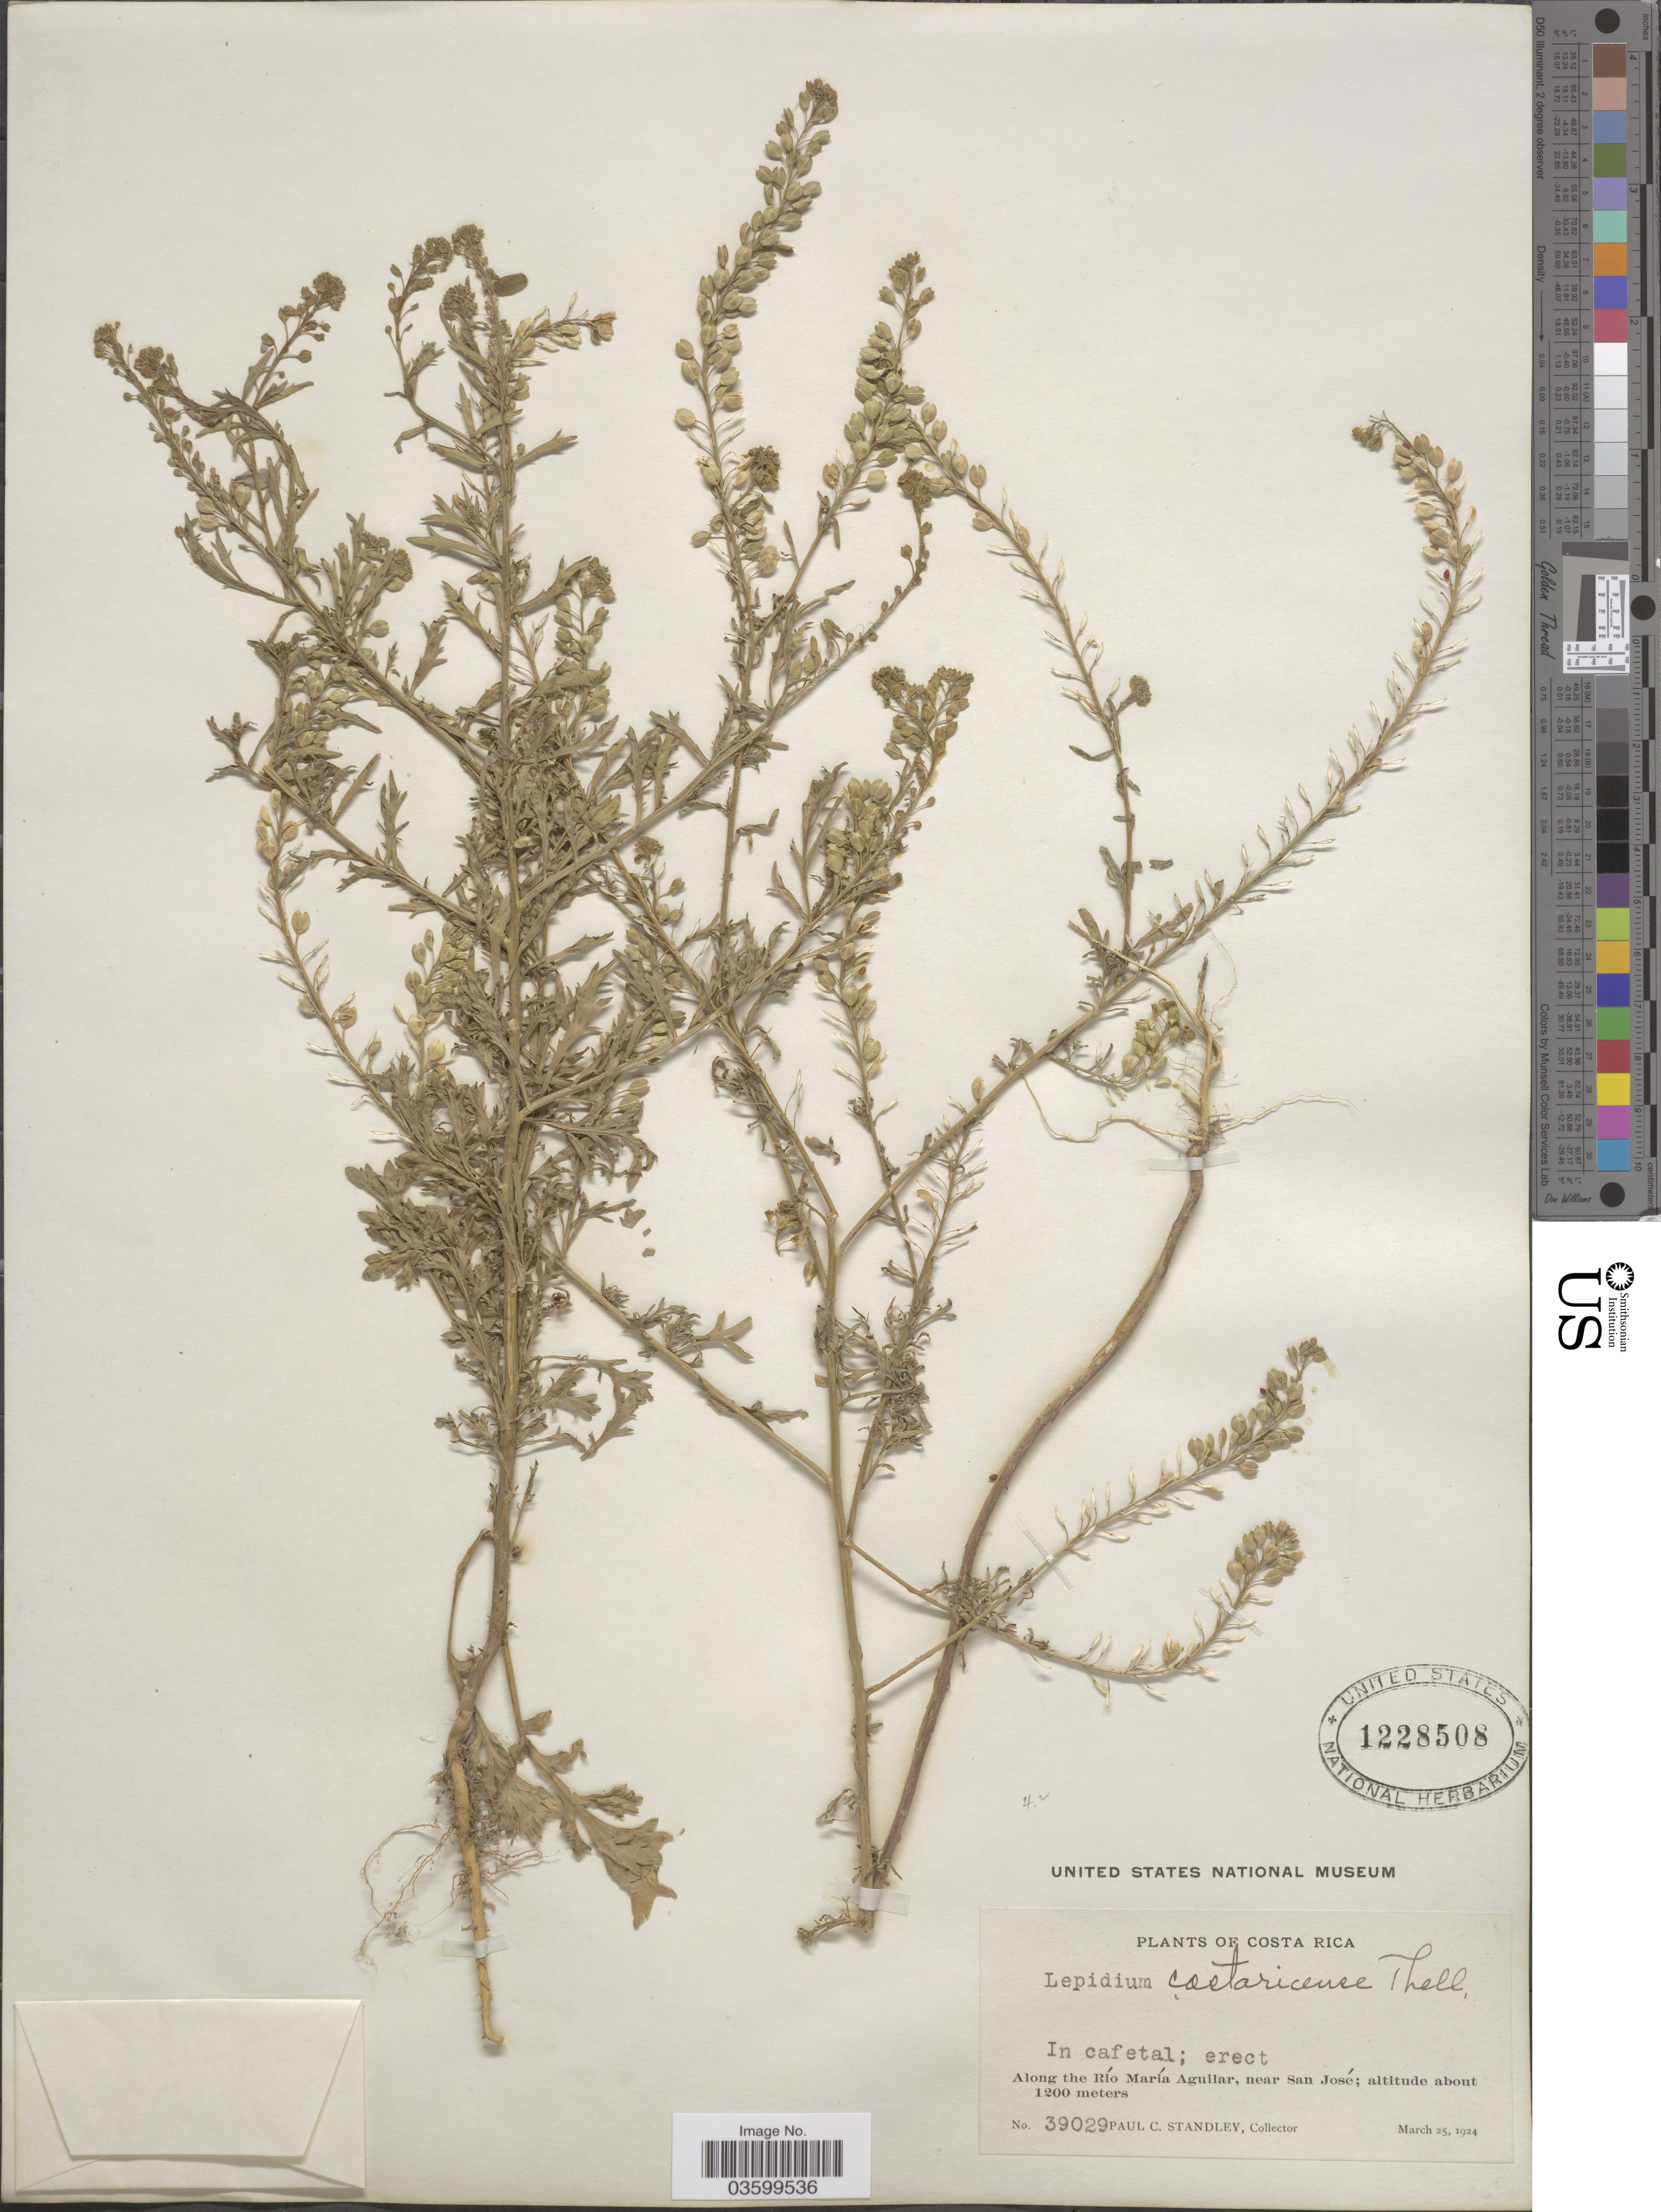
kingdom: Plantae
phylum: Tracheophyta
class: Magnoliopsida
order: Brassicales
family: Brassicaceae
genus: Lepidium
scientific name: Lepidium costaricense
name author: Thell.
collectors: P. C. Standley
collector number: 39029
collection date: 1924-03-25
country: Costa Rica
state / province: San José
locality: Along the Río María Aguilar, near San José.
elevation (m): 1200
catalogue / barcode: US 1228508